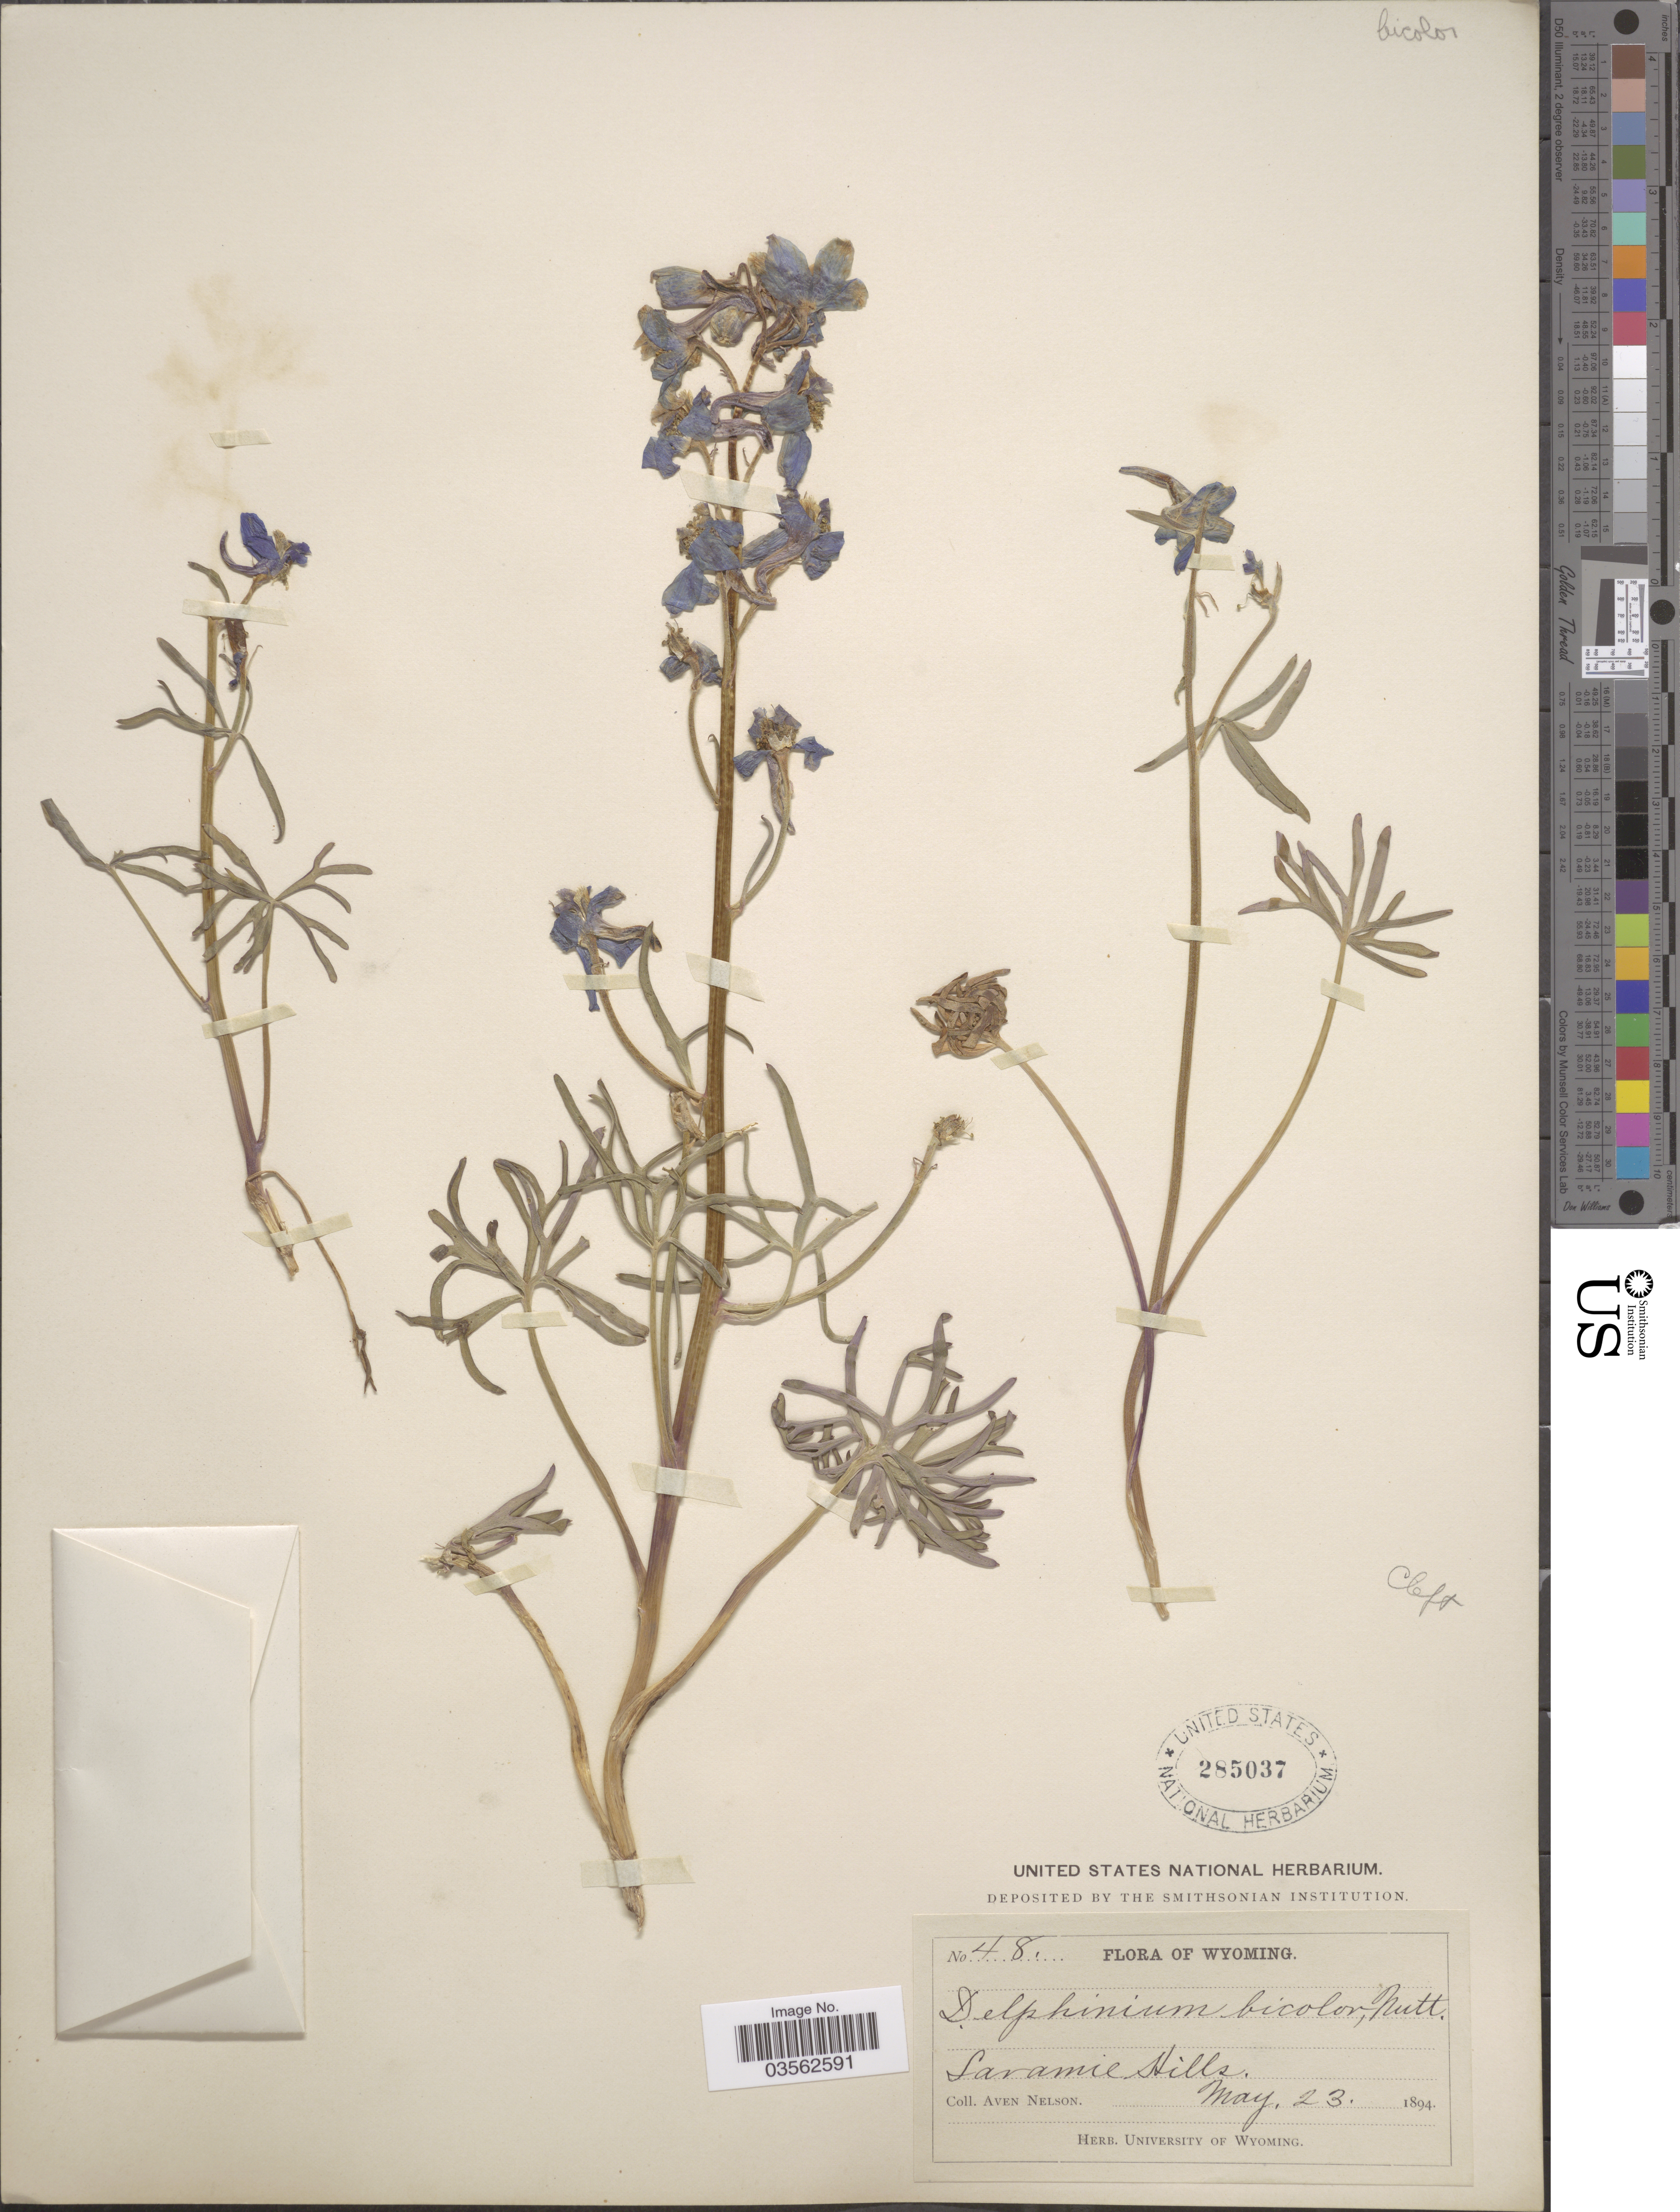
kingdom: Plantae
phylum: Tracheophyta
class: Magnoliopsida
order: Ranunculales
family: Ranunculaceae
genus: Delphinium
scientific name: Delphinium bicolor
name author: Nutt.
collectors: A. Nelson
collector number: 48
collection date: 1894-05-23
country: United States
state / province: Wyoming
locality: Laramie Hills.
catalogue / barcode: US 285037